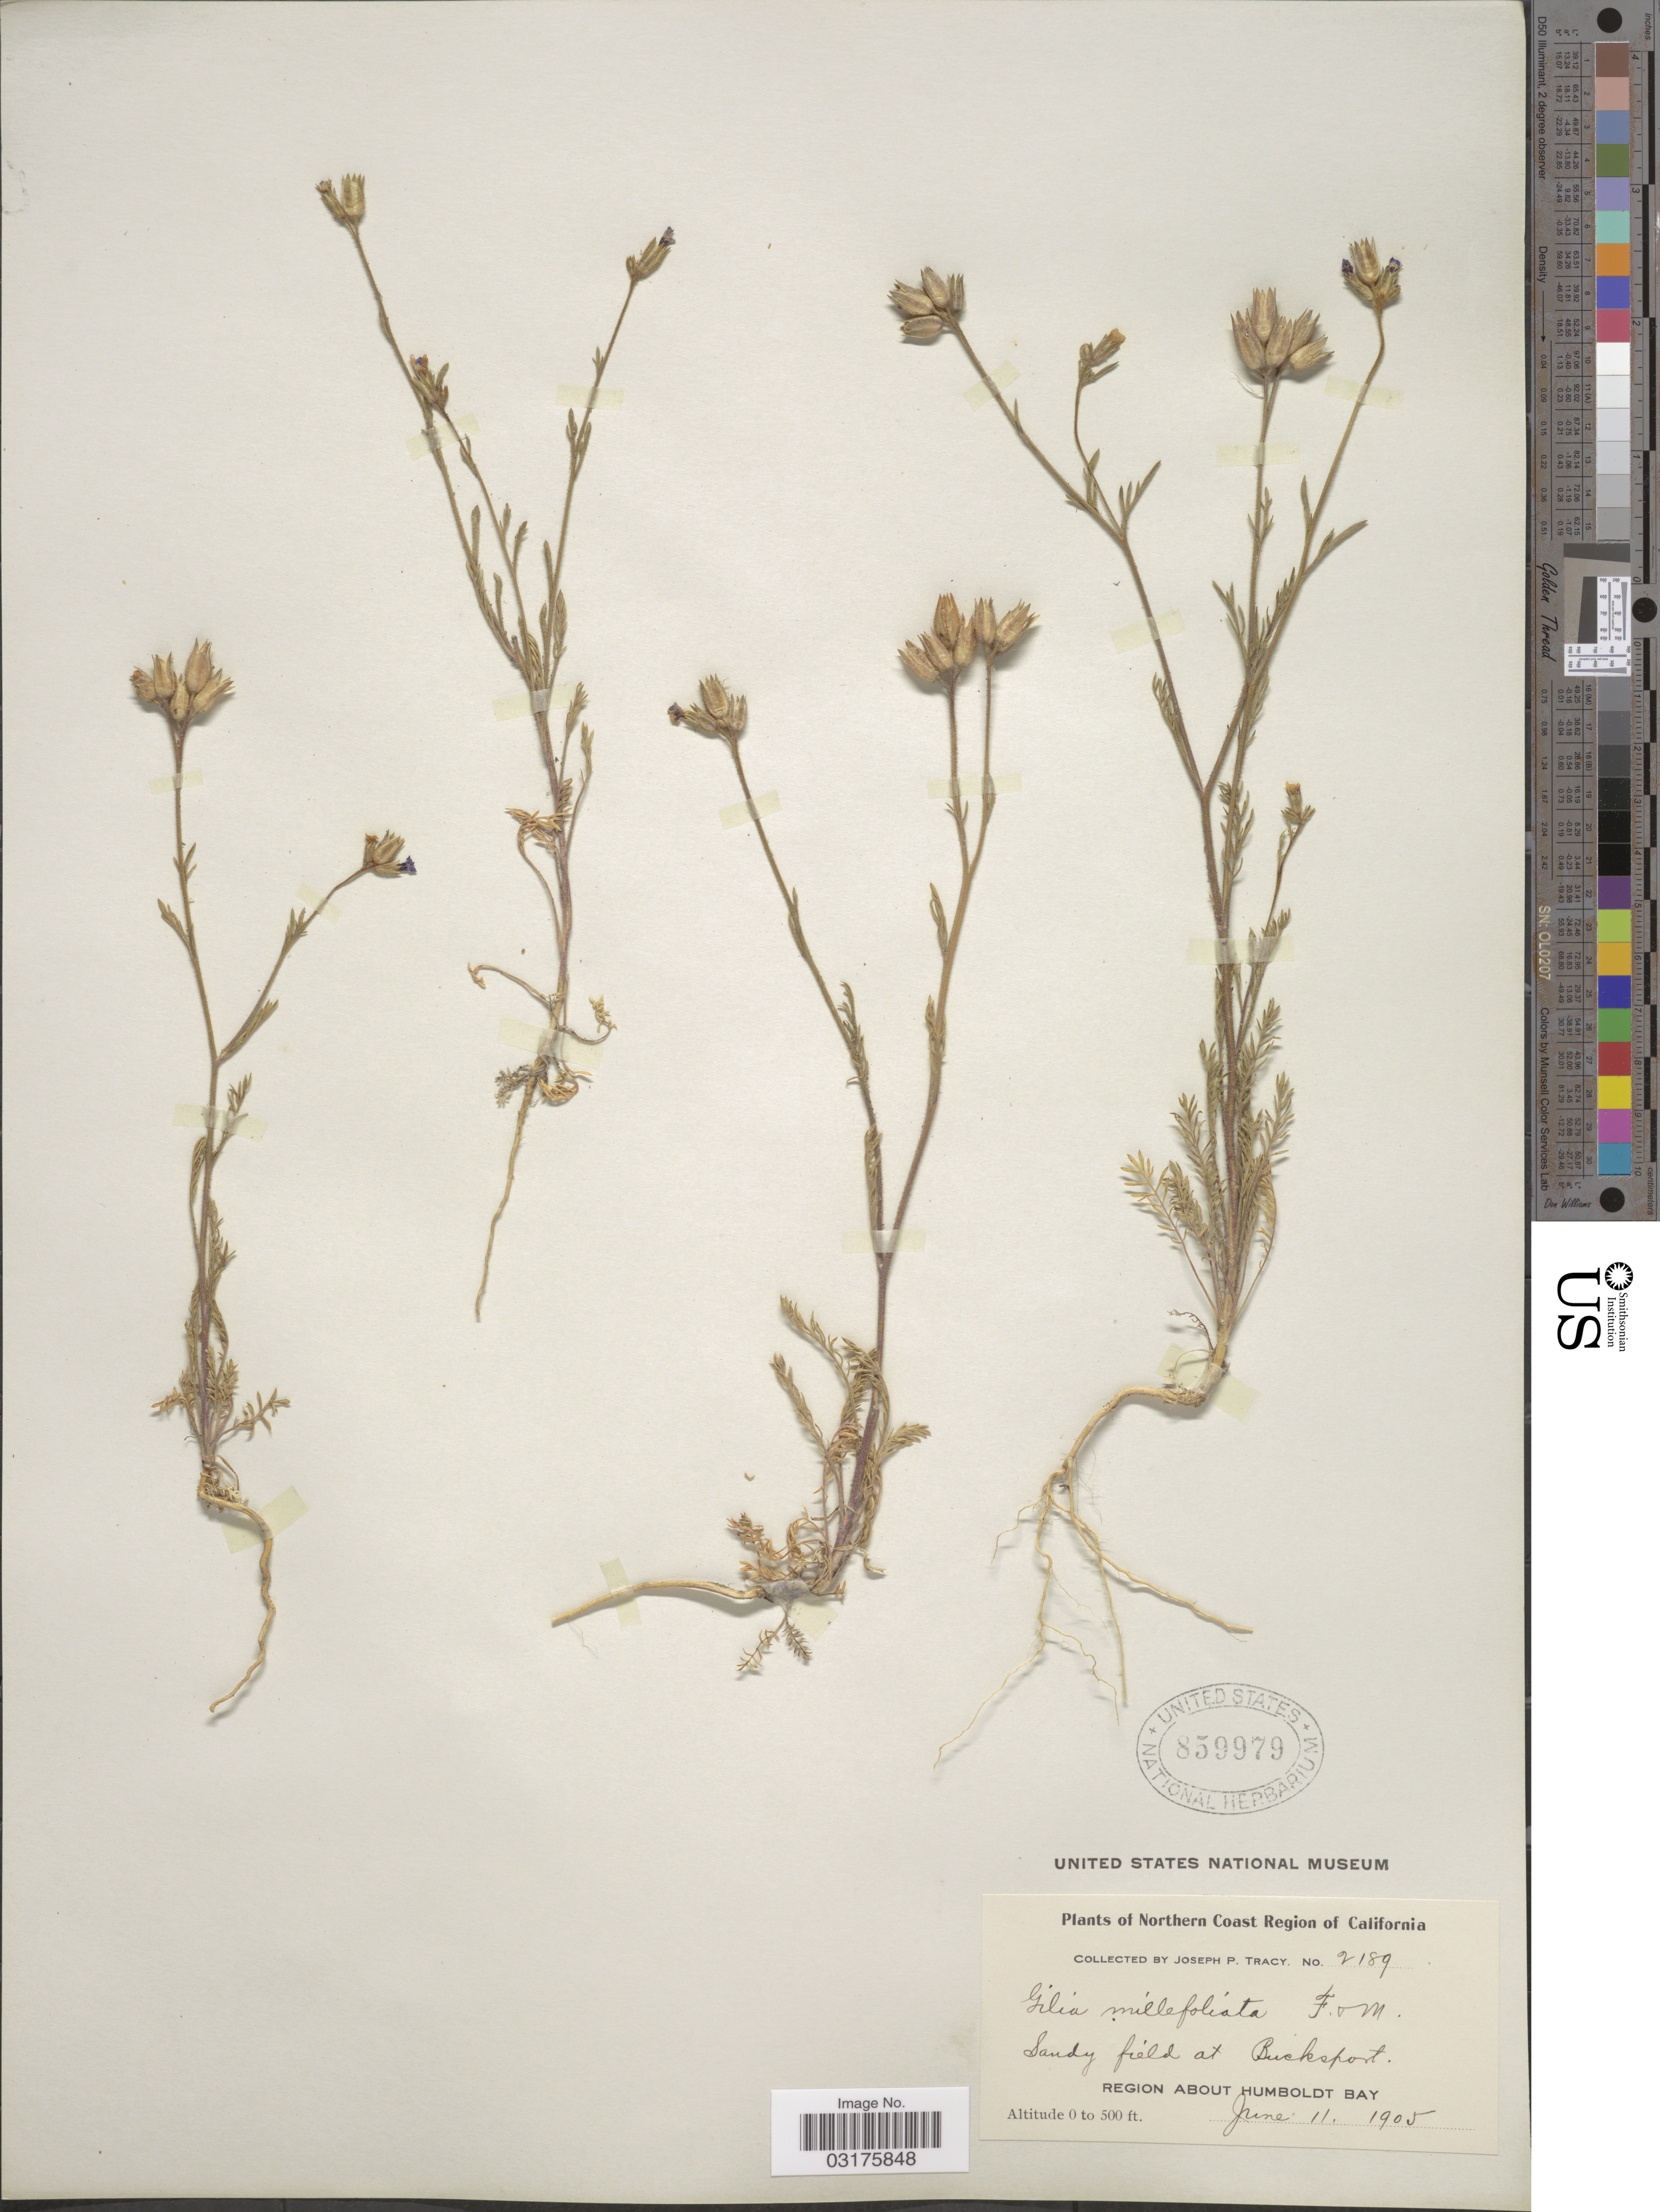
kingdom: Plantae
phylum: Tracheophyta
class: Magnoliopsida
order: Ericales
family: Polemoniaceae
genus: Gilia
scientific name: Gilia millefoliata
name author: Fisch. & C.A. Mey.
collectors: J. Tracy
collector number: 2189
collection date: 1905-06-11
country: United States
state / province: California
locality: Northern Coast Region of California. Sandy field at Bucksport. Region about Humboldt Bay.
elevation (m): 0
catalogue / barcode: US 859979